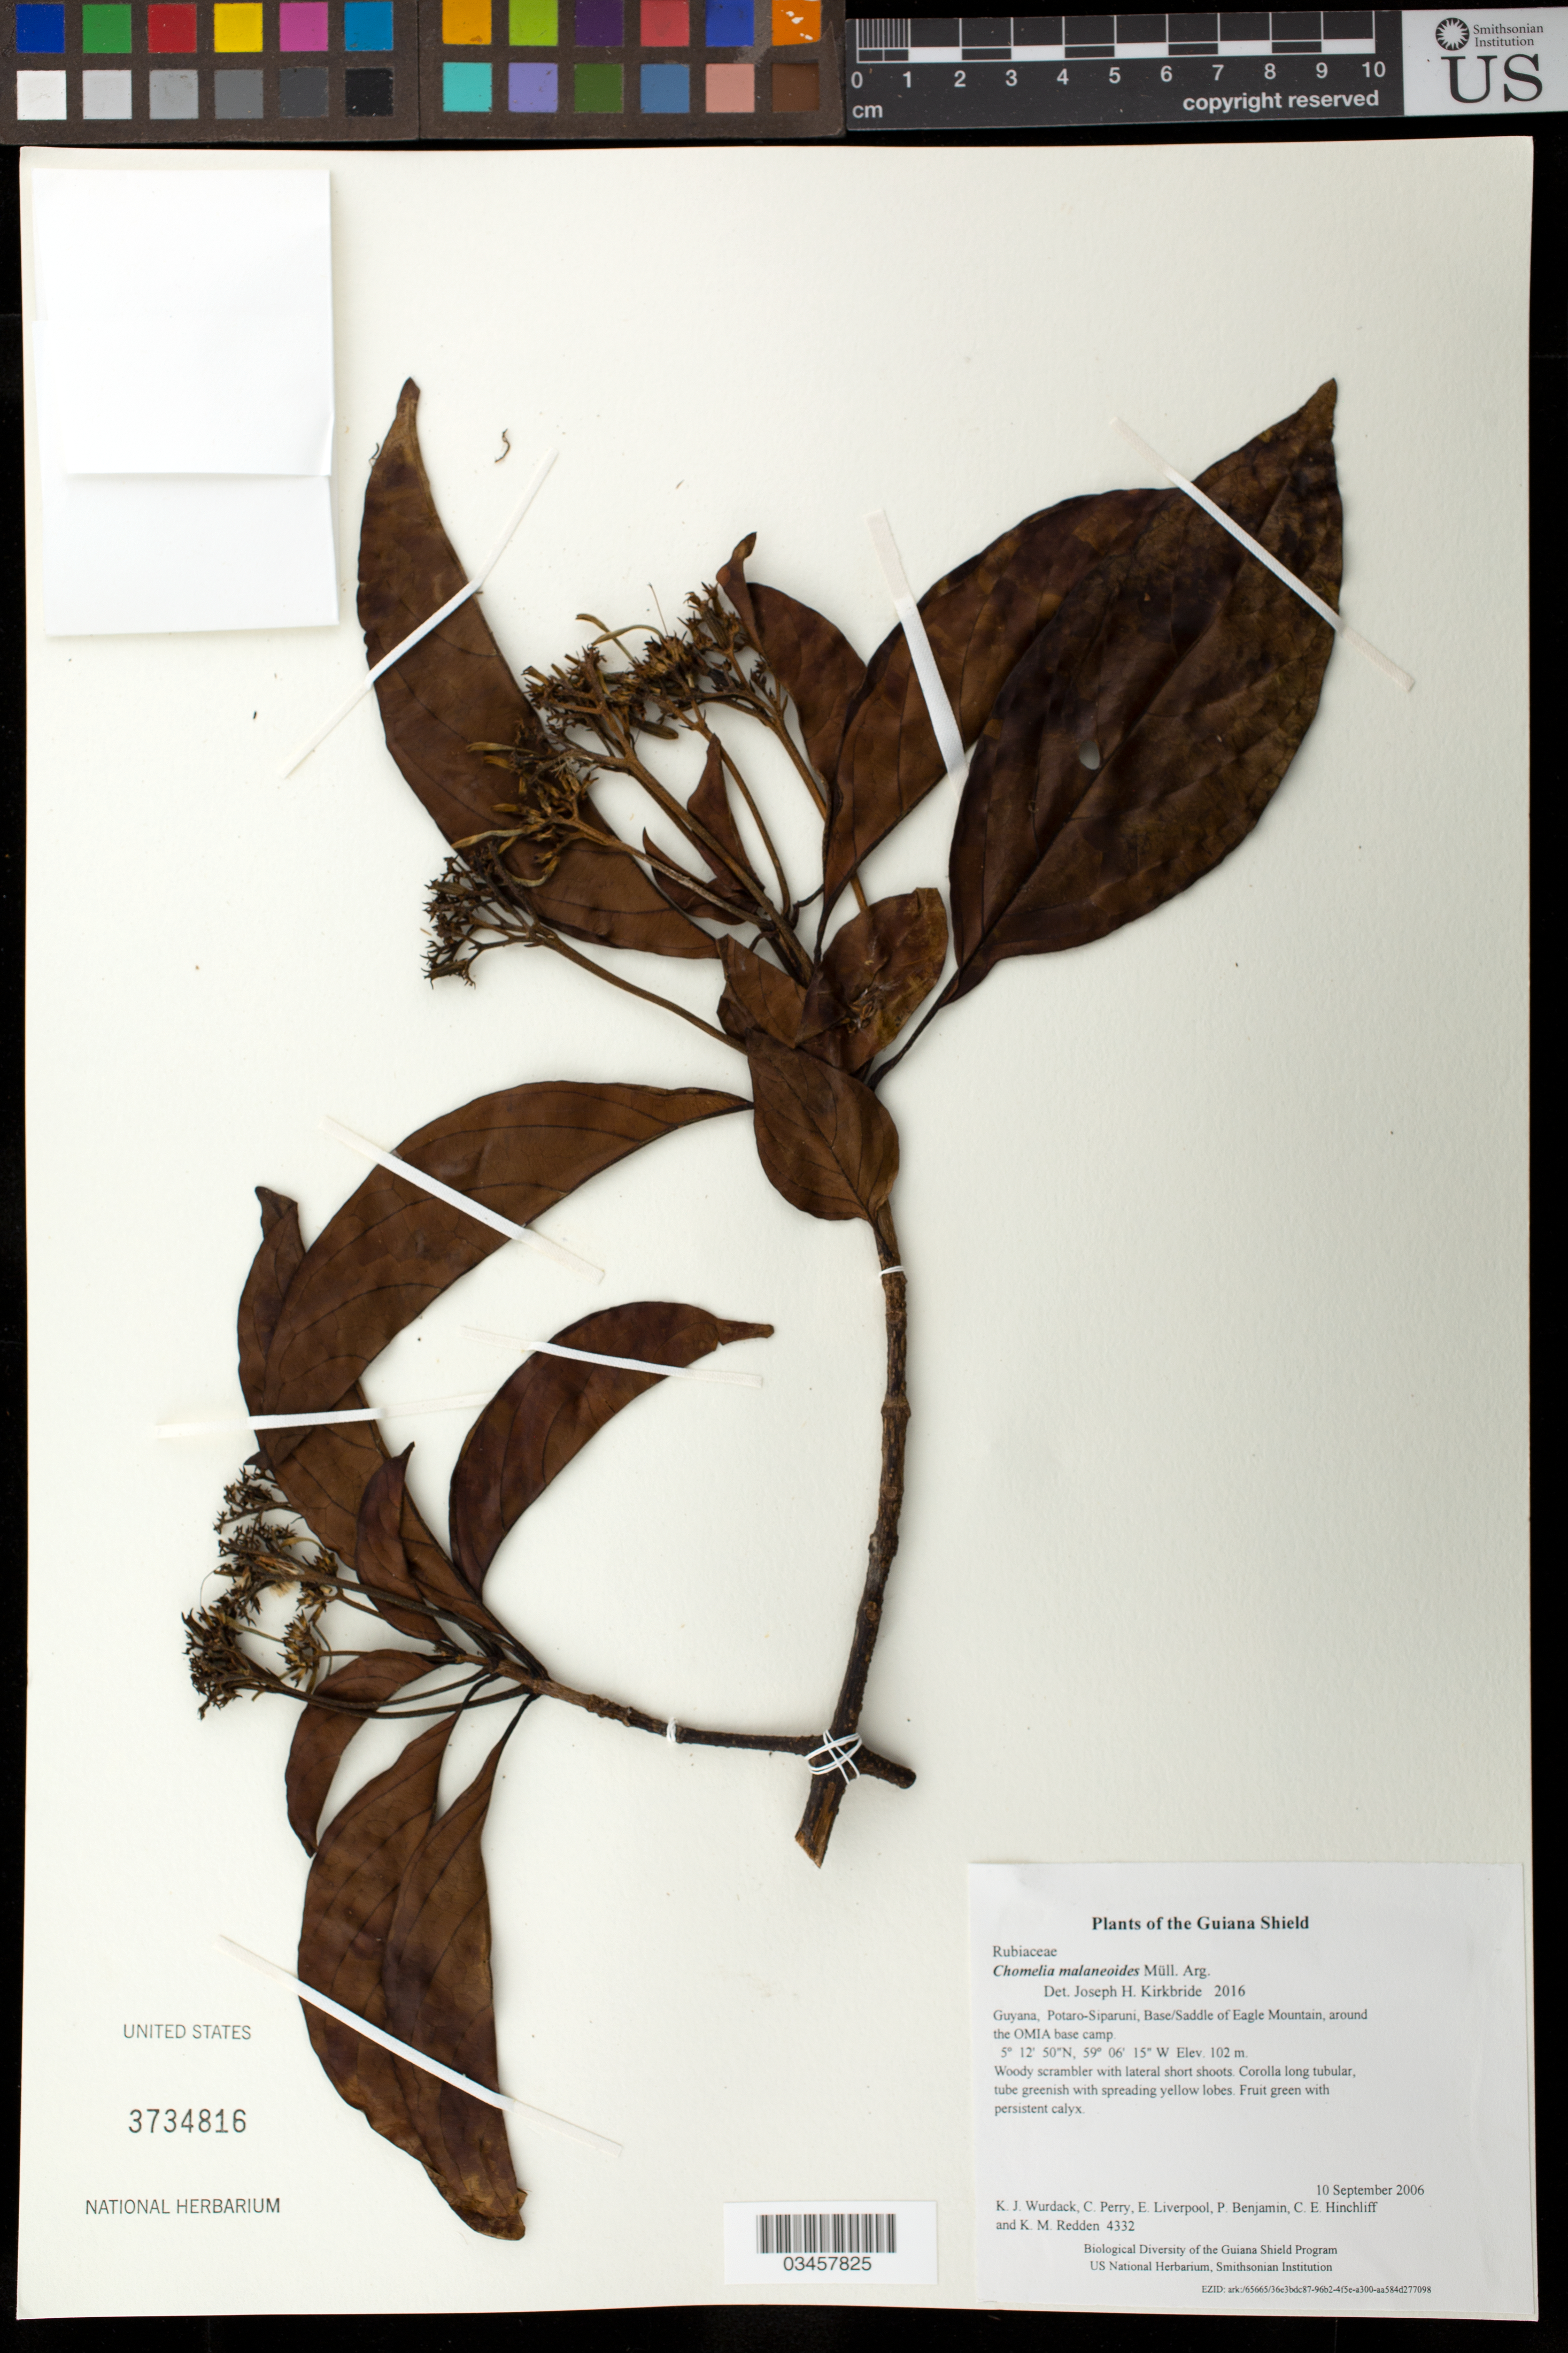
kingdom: Plantae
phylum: Tracheophyta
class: Magnoliopsida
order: Gentianales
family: Rubiaceae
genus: Chomelia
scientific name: Chomelia malaneoides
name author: Müll. Arg.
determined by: Kirkbride, J. H.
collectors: K. Wurdack, C. Perry, E. Liverpool, P. Benjamin, C. E. Hinchliff & K. M. Redden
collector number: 4332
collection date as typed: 10 September 2006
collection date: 2006-09-10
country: Guyana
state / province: Potaro-Siparuni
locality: Base/Saddle of Eagle Mountain, around the OMIA base camp.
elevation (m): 102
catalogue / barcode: US 3734816